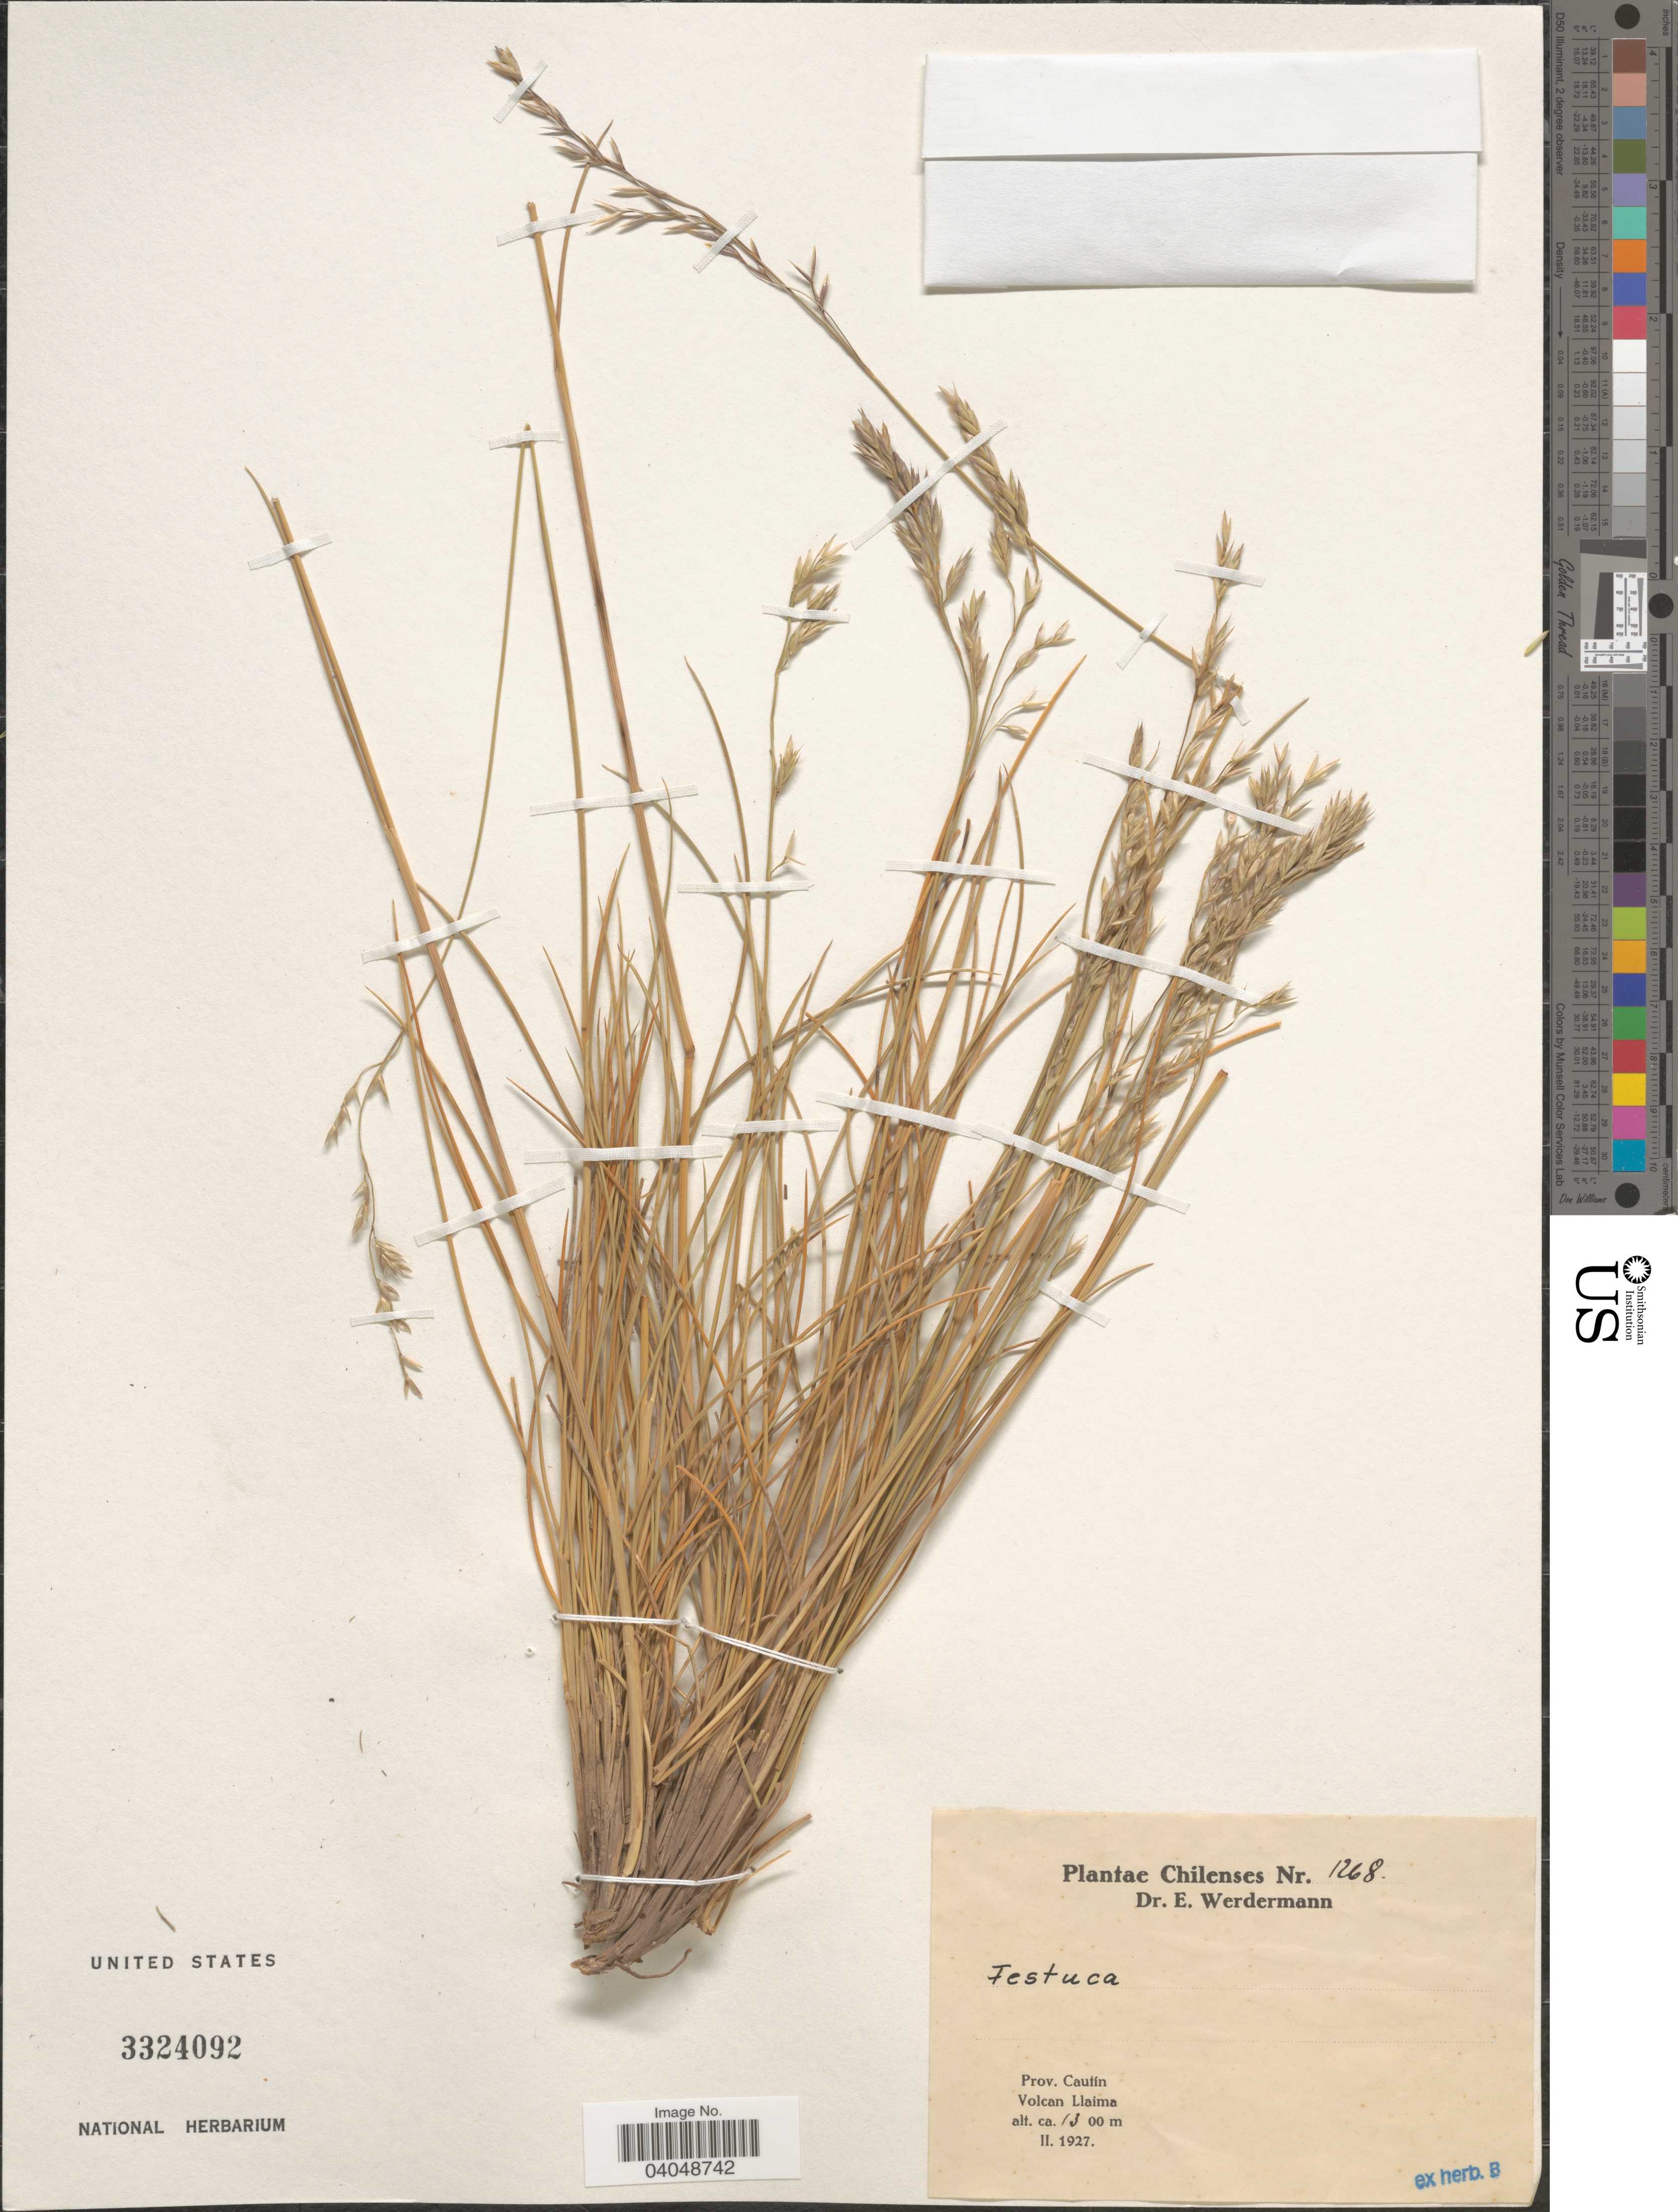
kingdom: Plantae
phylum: Tracheophyta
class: Liliopsida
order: Poales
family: Poaceae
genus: Festuca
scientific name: Festuca sp.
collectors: E. Werdermann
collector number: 1268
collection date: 1927-02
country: Chile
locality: Prov. Cautín. Volcan Llaima.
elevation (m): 1300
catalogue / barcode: US 3324092